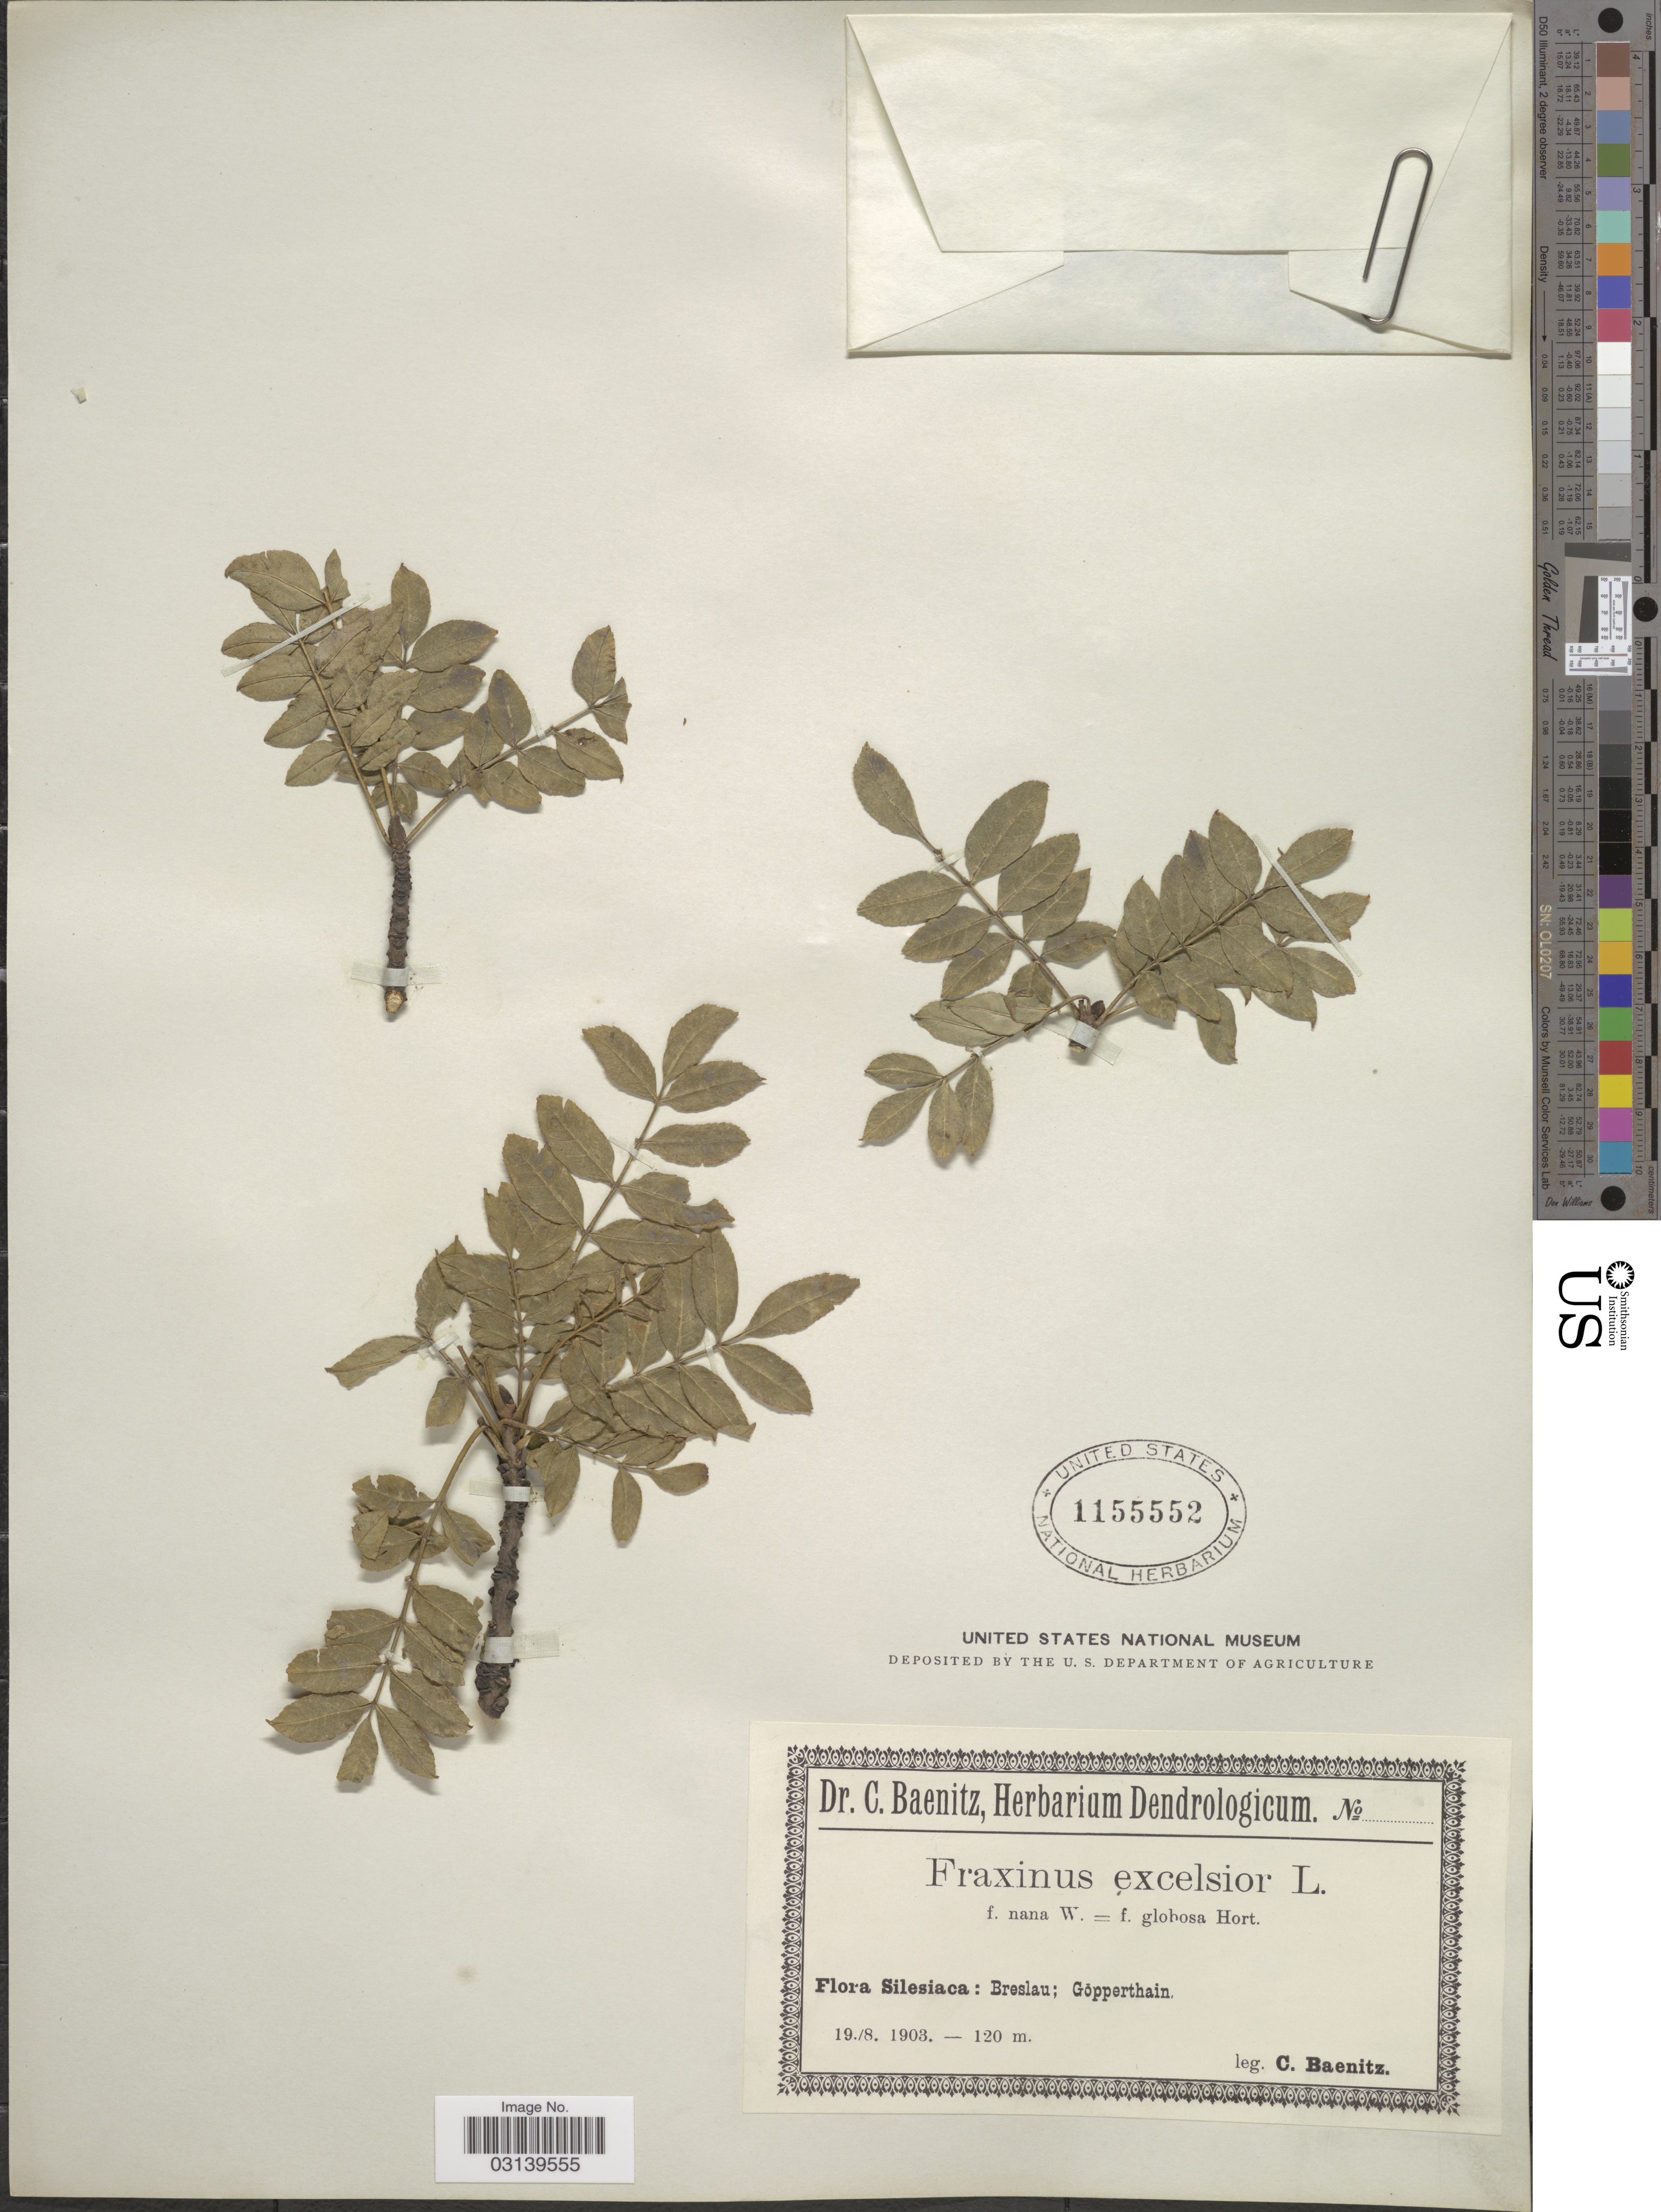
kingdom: Plantae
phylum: Tracheophyta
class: Magnoliopsida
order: Lamiales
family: Oleaceae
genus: Fraxinus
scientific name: Fraxinus excelsior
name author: L.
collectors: C. G. Baenitz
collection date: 1903-08-19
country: Poland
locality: Silesiaca: Breslau; Göpperthain.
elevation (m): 120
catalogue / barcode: US 1155552